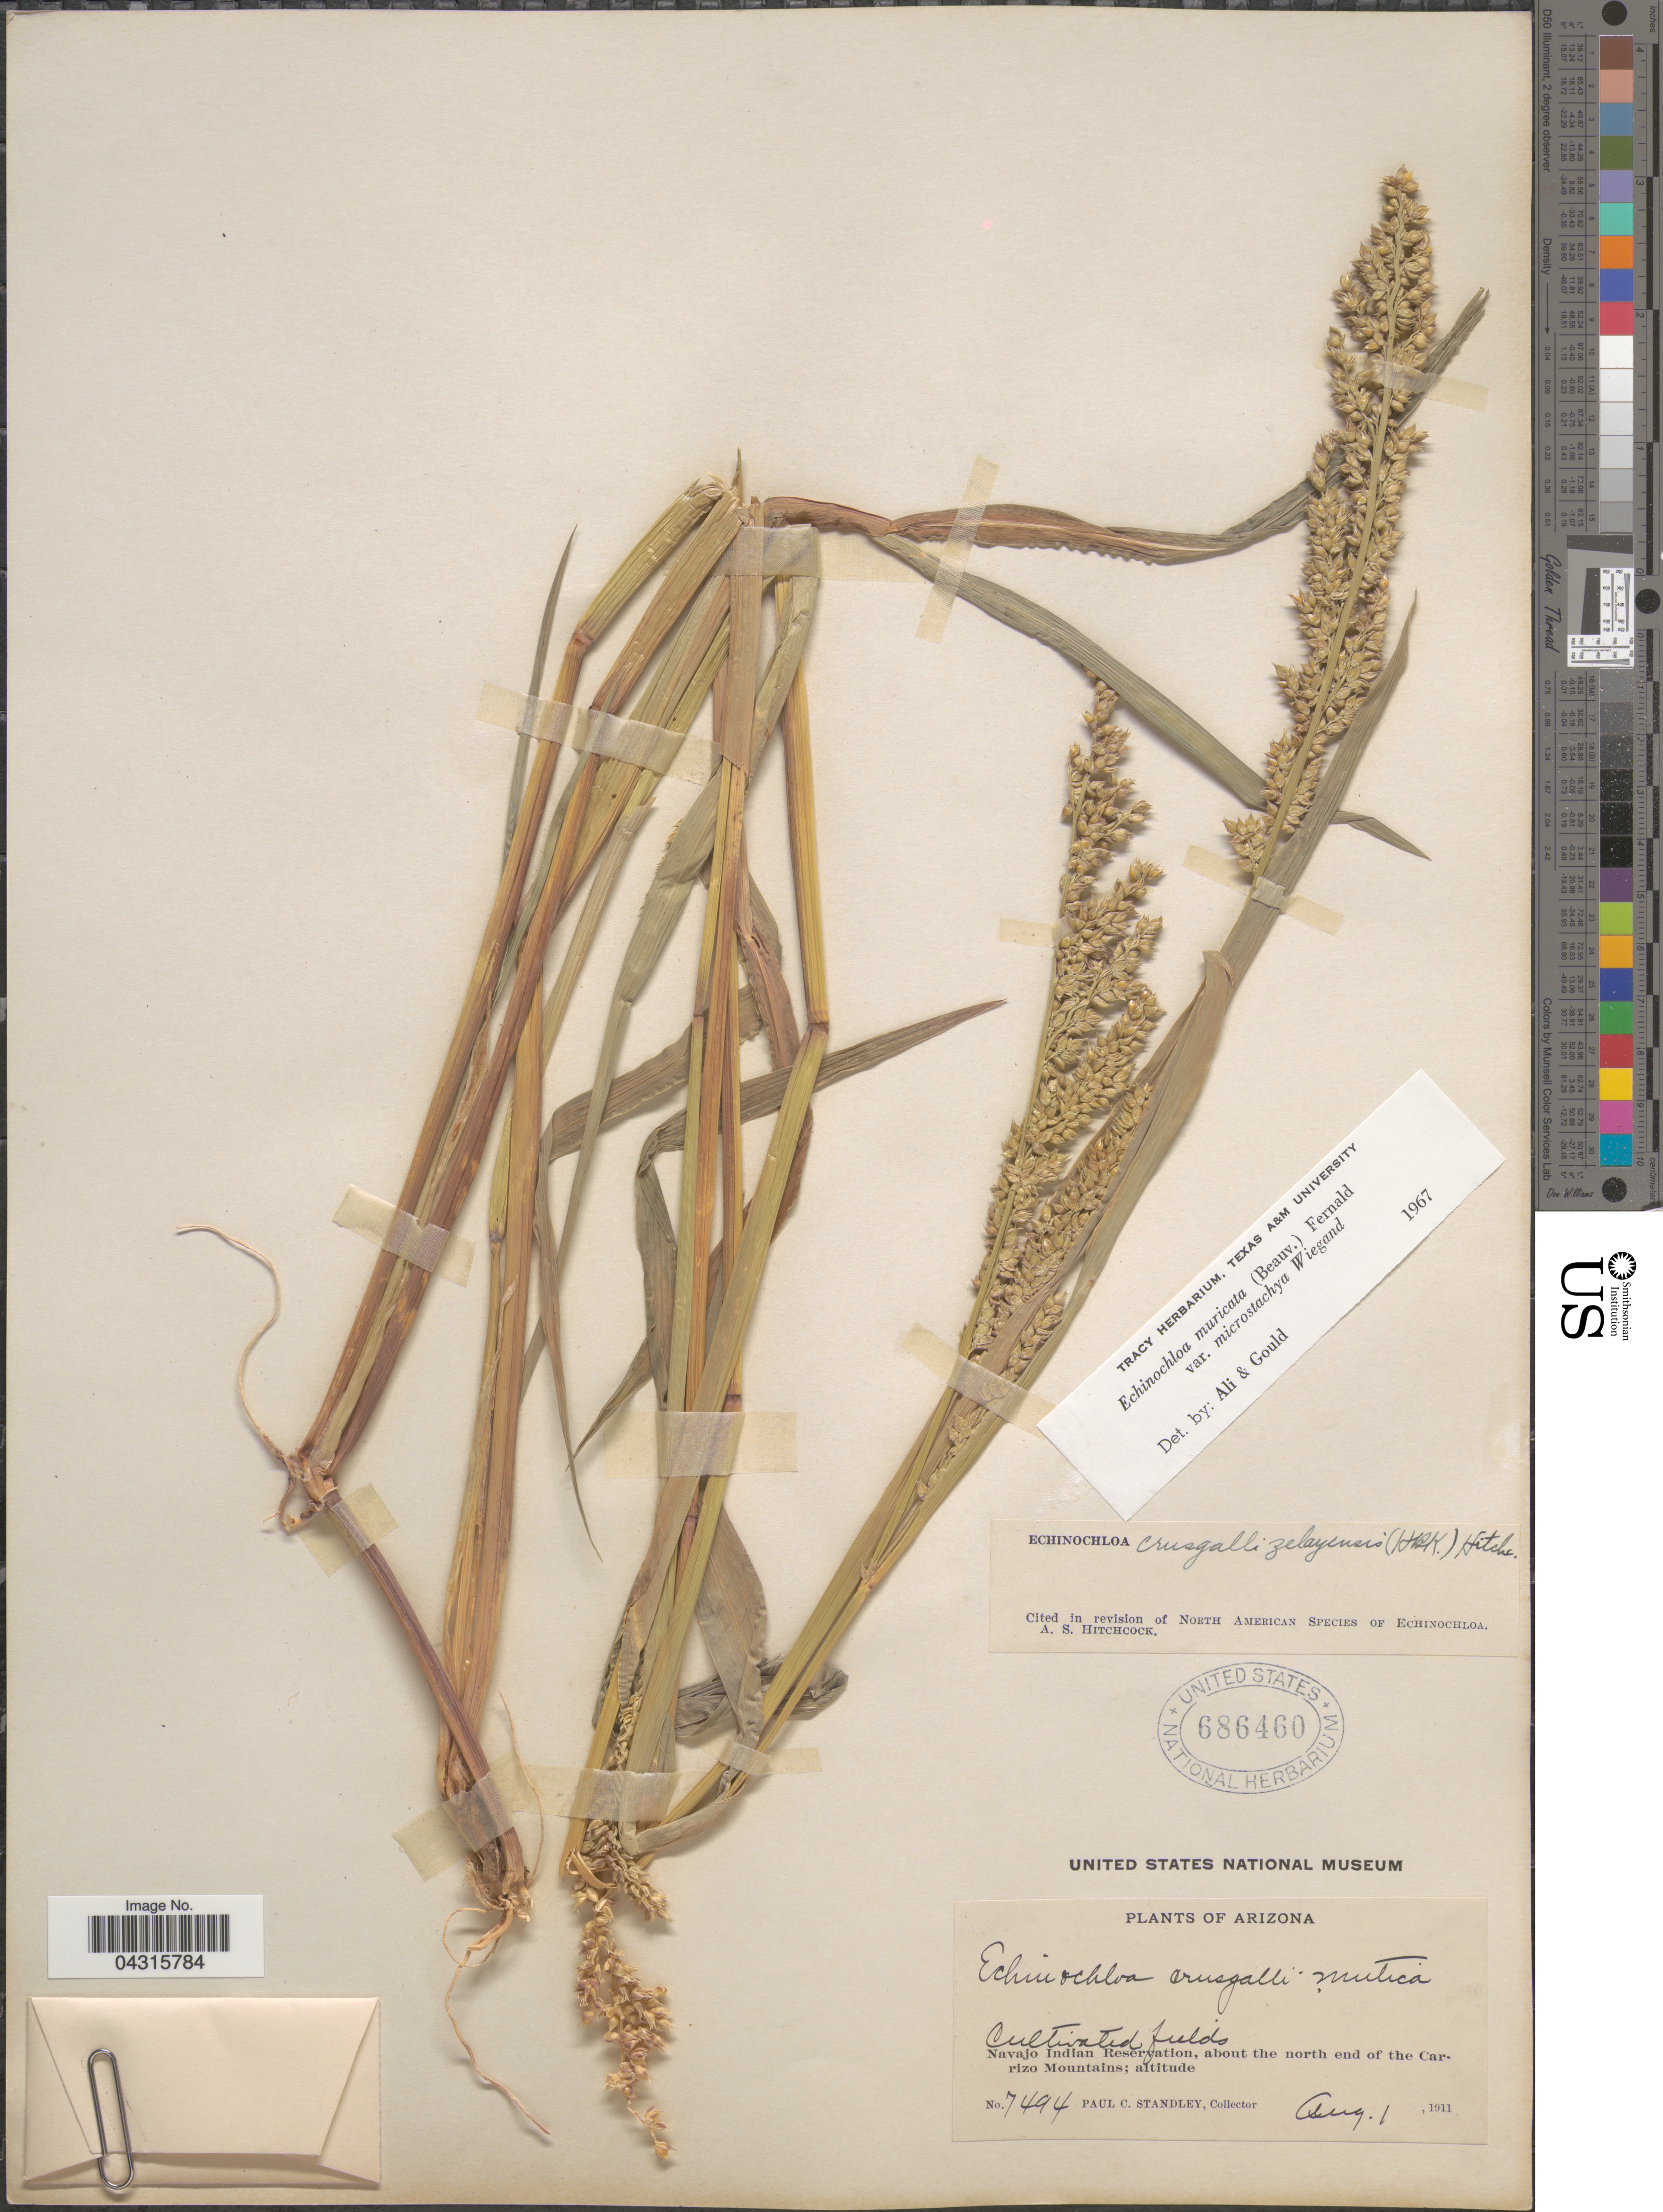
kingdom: Plantae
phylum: Tracheophyta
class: Liliopsida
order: Poales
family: Poaceae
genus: Echinochloa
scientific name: Echinochloa muricata var. microstachya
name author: Wiegand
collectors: P. C. Standley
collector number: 7494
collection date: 1911-08-01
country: United States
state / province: Arizona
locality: Navajo Indian Reservation, about the north end of the Carrizo Mountains.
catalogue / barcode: US 686460